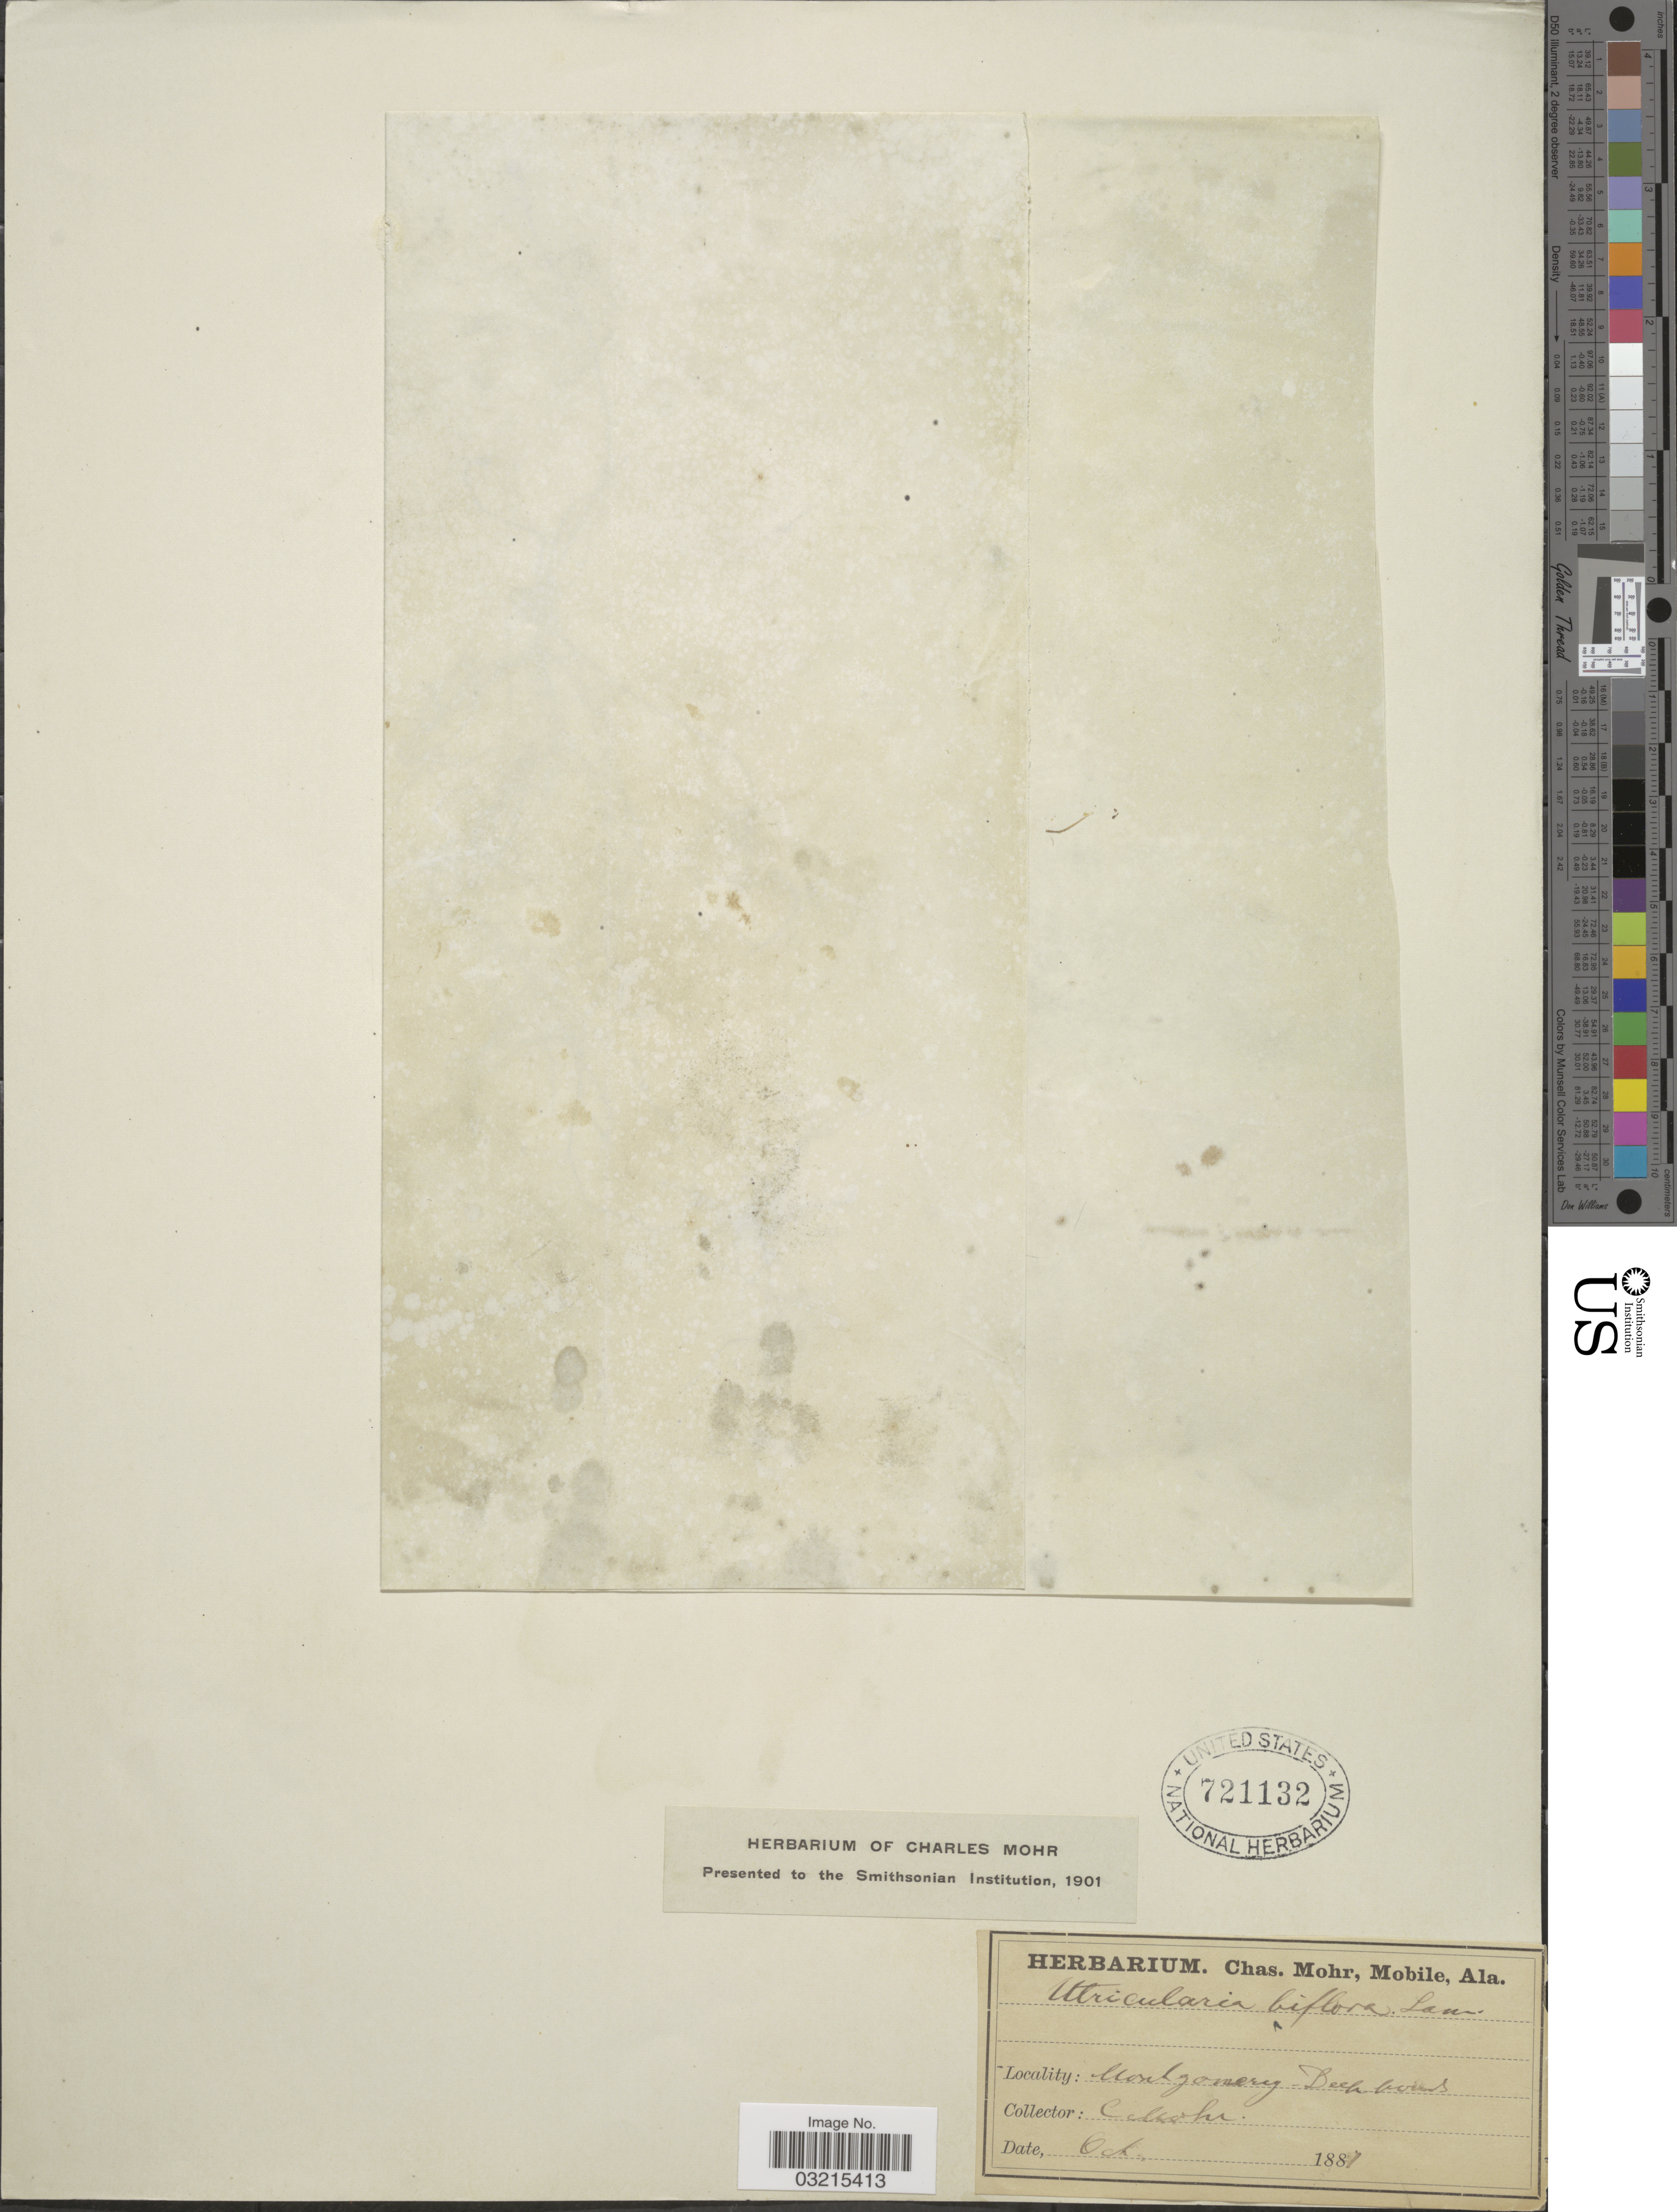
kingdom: Plantae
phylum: Tracheophyta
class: Magnoliopsida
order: Lamiales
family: Lentibulariaceae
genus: Utricularia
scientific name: Utricularia macrorhyncha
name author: Barnhart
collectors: Mohr, C. T. (herbarium)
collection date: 1881-10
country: United States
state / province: Alabama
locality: Montgomery.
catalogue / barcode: US 721132